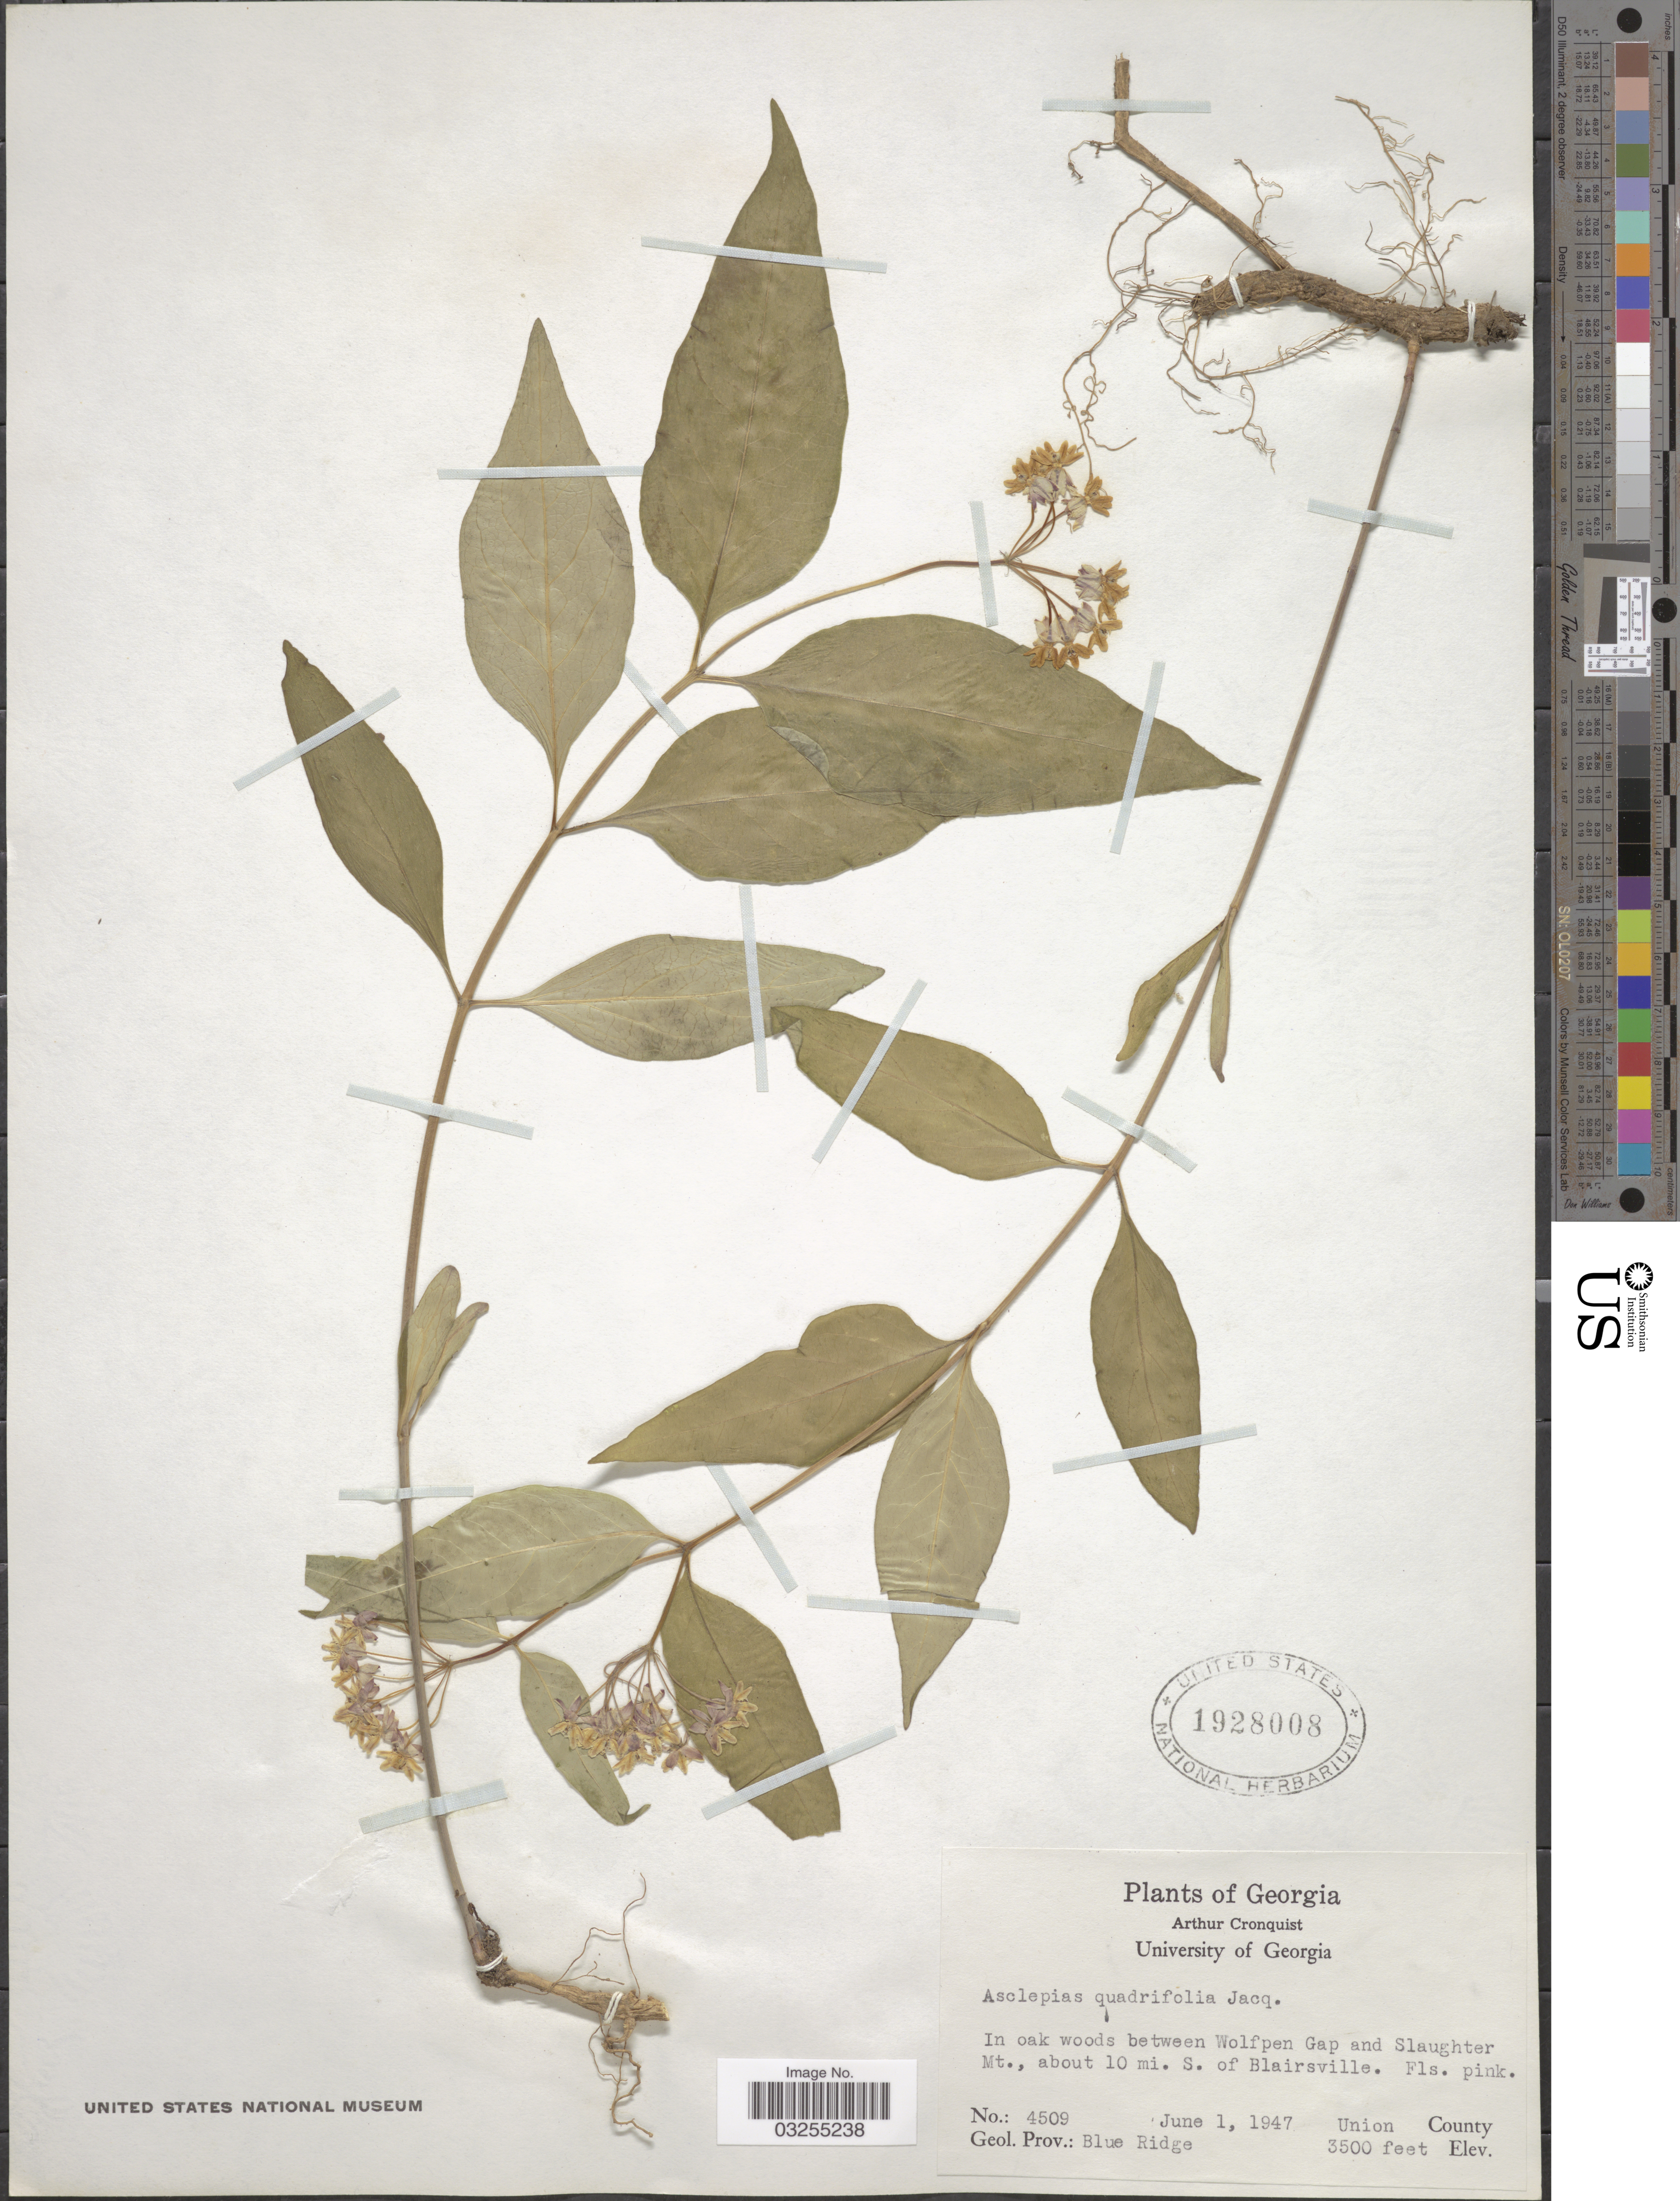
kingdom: Plantae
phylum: Tracheophyta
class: Magnoliopsida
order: Gentianales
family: Apocynaceae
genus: Asclepias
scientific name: Asclepias quadrifolia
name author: Jacq.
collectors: A. J. Cronquist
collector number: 4509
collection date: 1947-06-01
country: United States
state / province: Georgia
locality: In oak woods between Wolfpen Gap and Slaughter Mt., about 10 mi. S. of Blairsville. Union County. Geol. Prov.: Blue Ridge.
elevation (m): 1067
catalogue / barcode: US 1928008